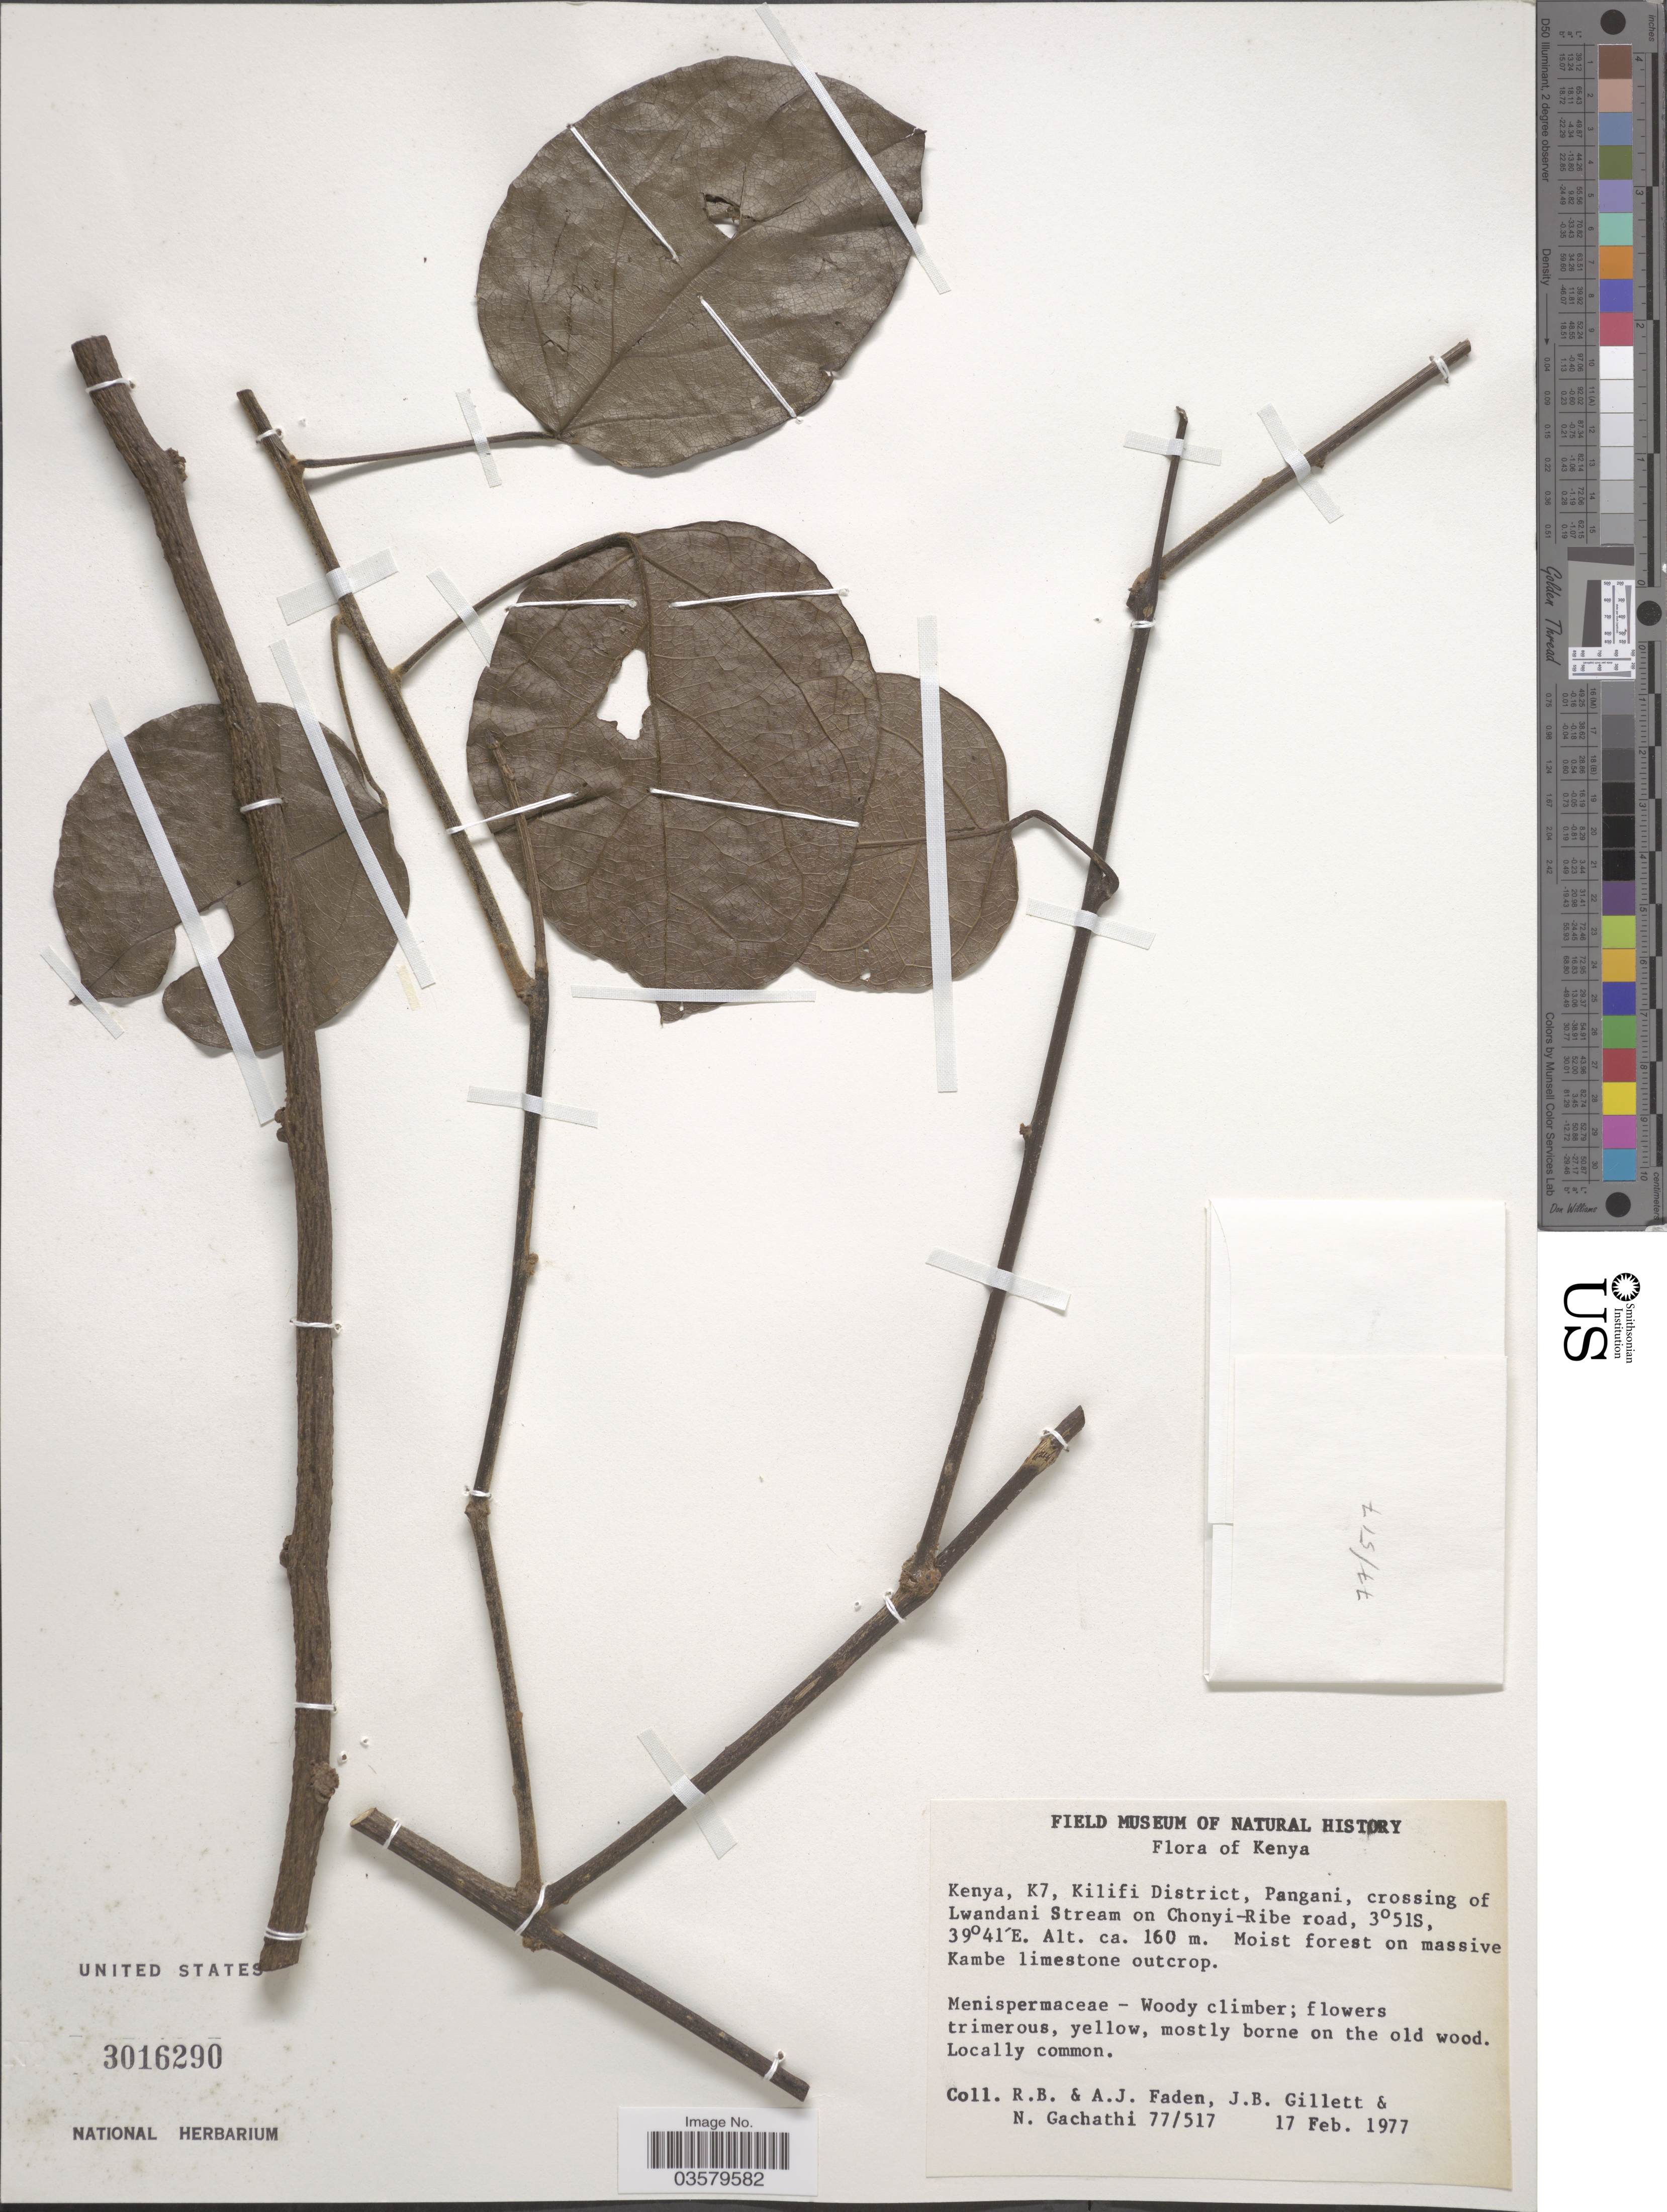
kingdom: Plantae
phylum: Tracheophyta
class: Magnoliopsida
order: Ranunculales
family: Menispermaceae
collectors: R. B. Faden, A. J. Faden, J. B. Gillett & N. Gachathi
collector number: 77/517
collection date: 1977-02-17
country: Kenya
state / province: Kilifi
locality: K7, Kilifi District, Pangani, crossing of Lwandani Stream on Chonyi-Ribe road.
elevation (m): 160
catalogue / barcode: US 3016290